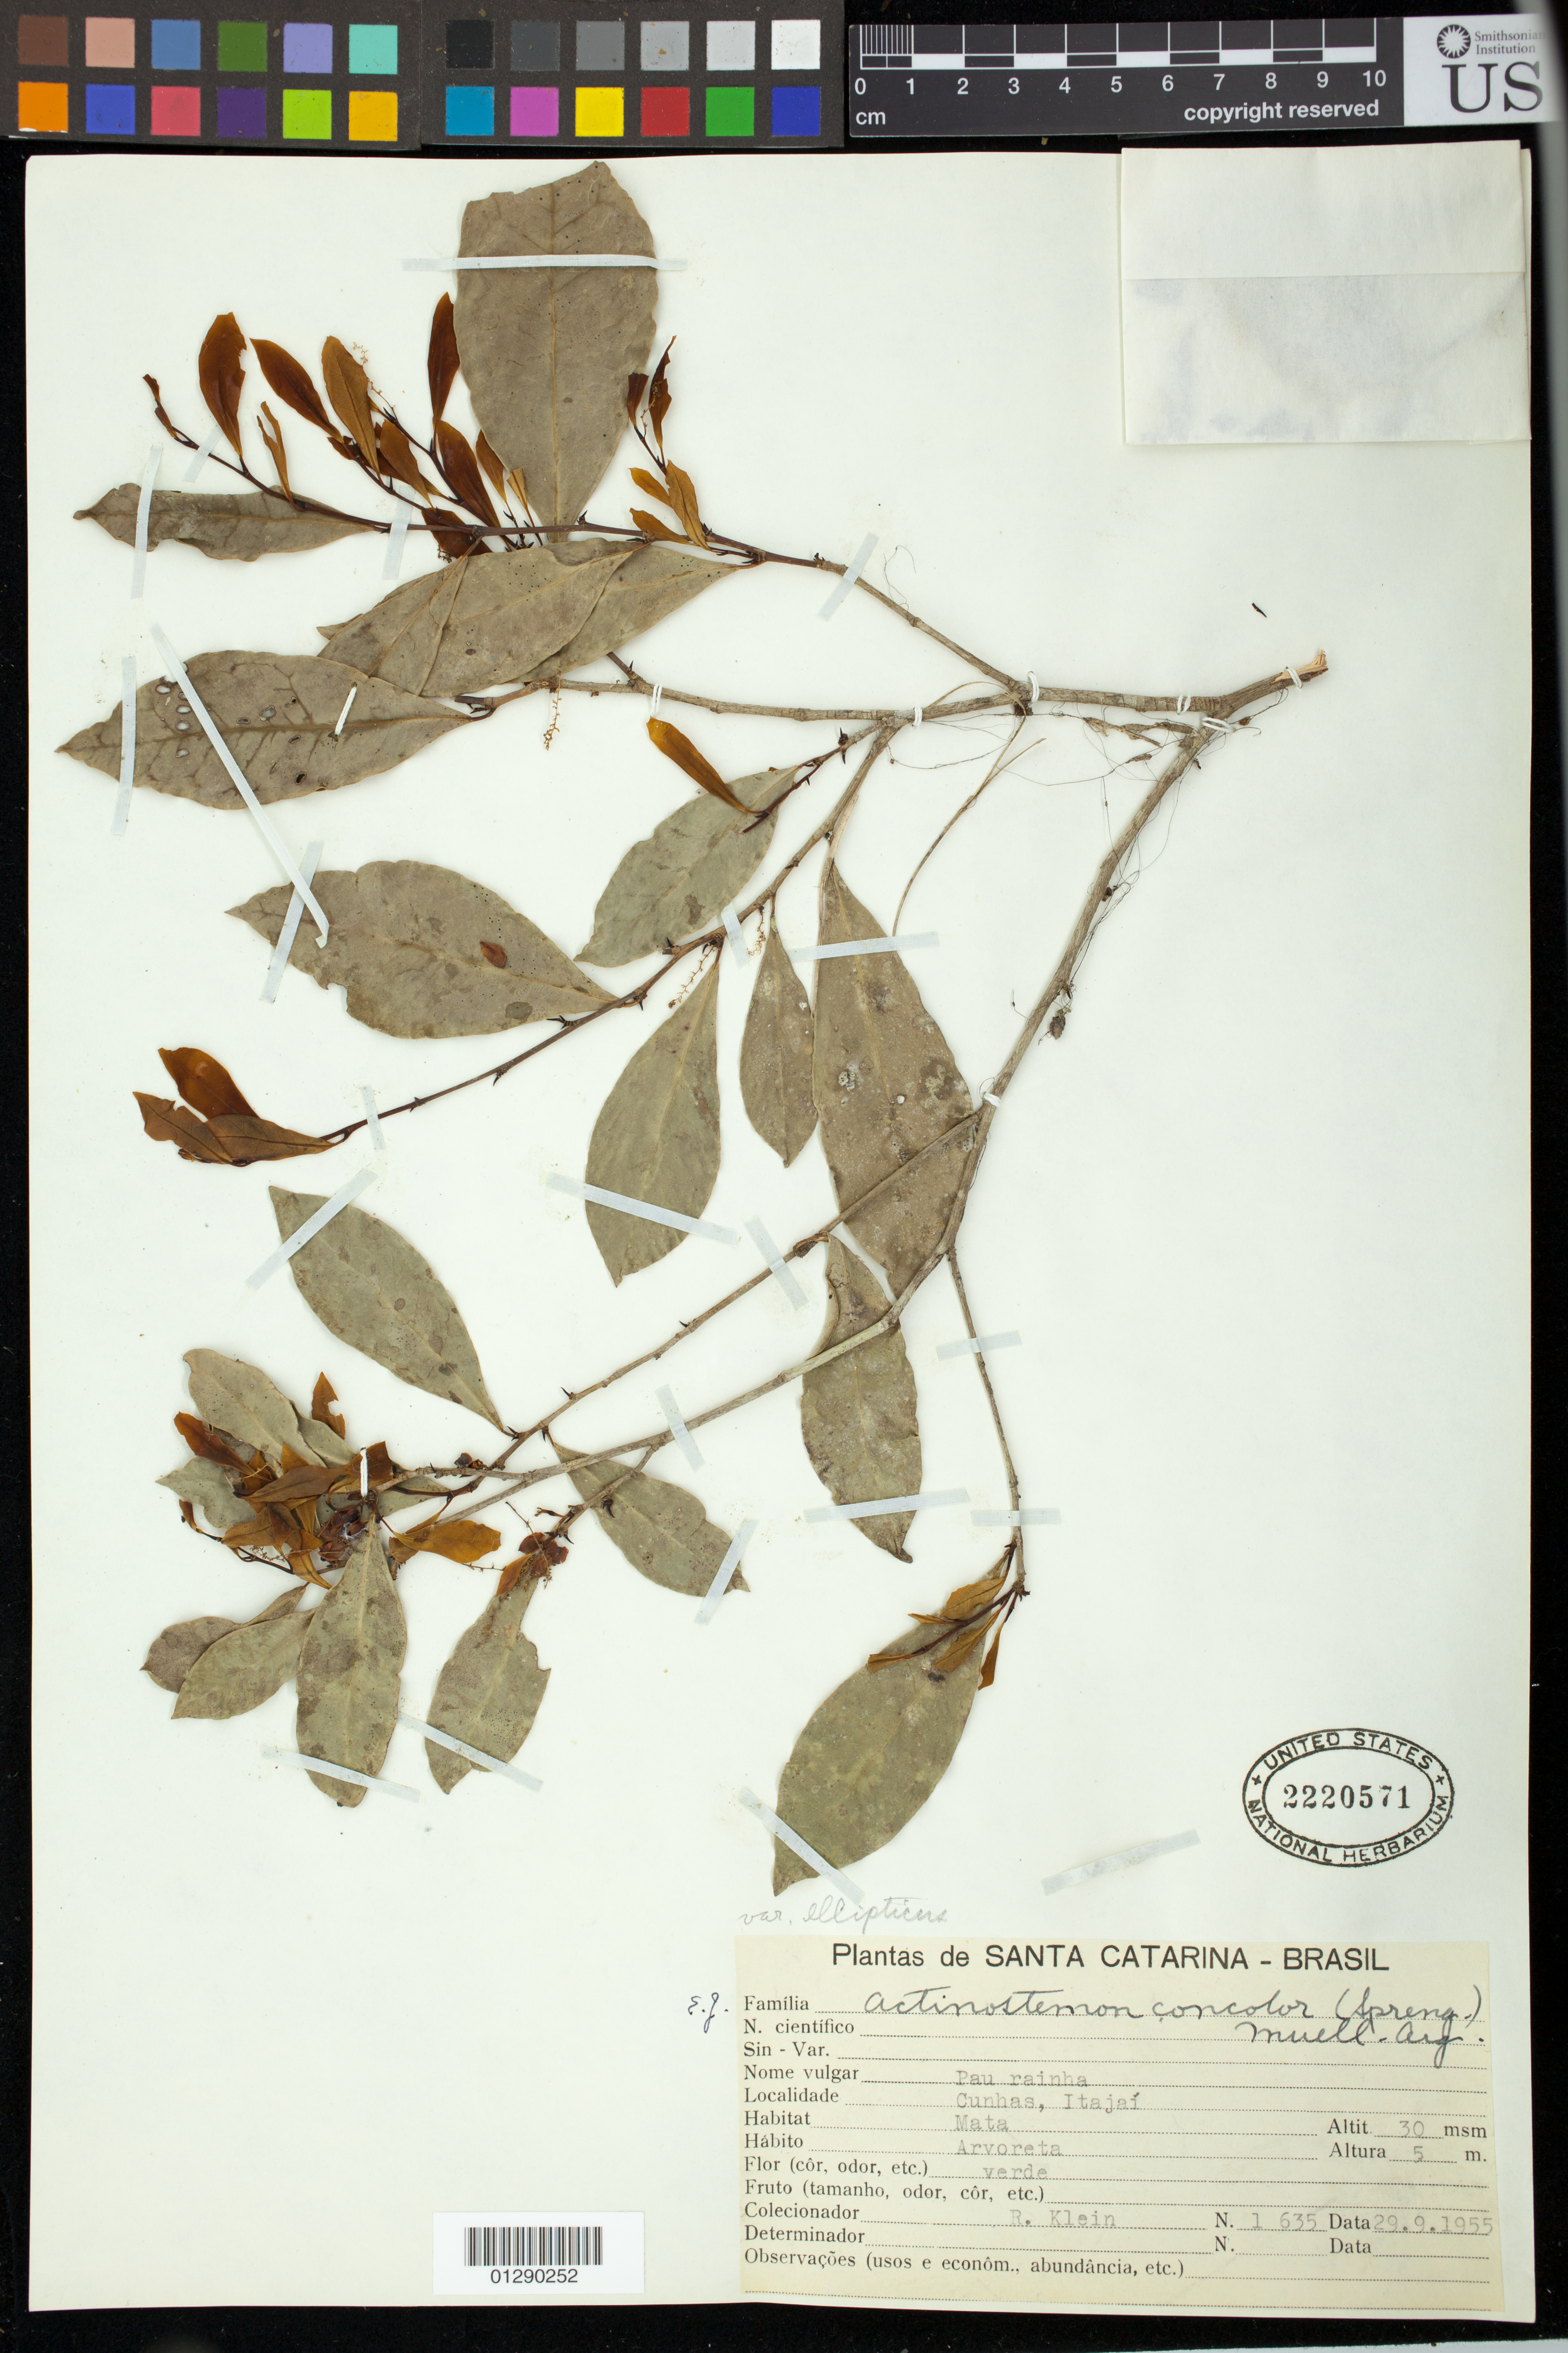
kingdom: Plantae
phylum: Tracheophyta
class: Magnoliopsida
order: Malpighiales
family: Euphorbiaceae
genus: Actinostemon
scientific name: Actinostemon concolor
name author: (Spreng.) Müll. Arg.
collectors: R. M. Klein & R. Reitz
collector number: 1 635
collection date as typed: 29 Sep 1955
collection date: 1955-09-29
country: Brazil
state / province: Santa Catarina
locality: Cunhas, Itajaí.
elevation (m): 30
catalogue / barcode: US 2220571